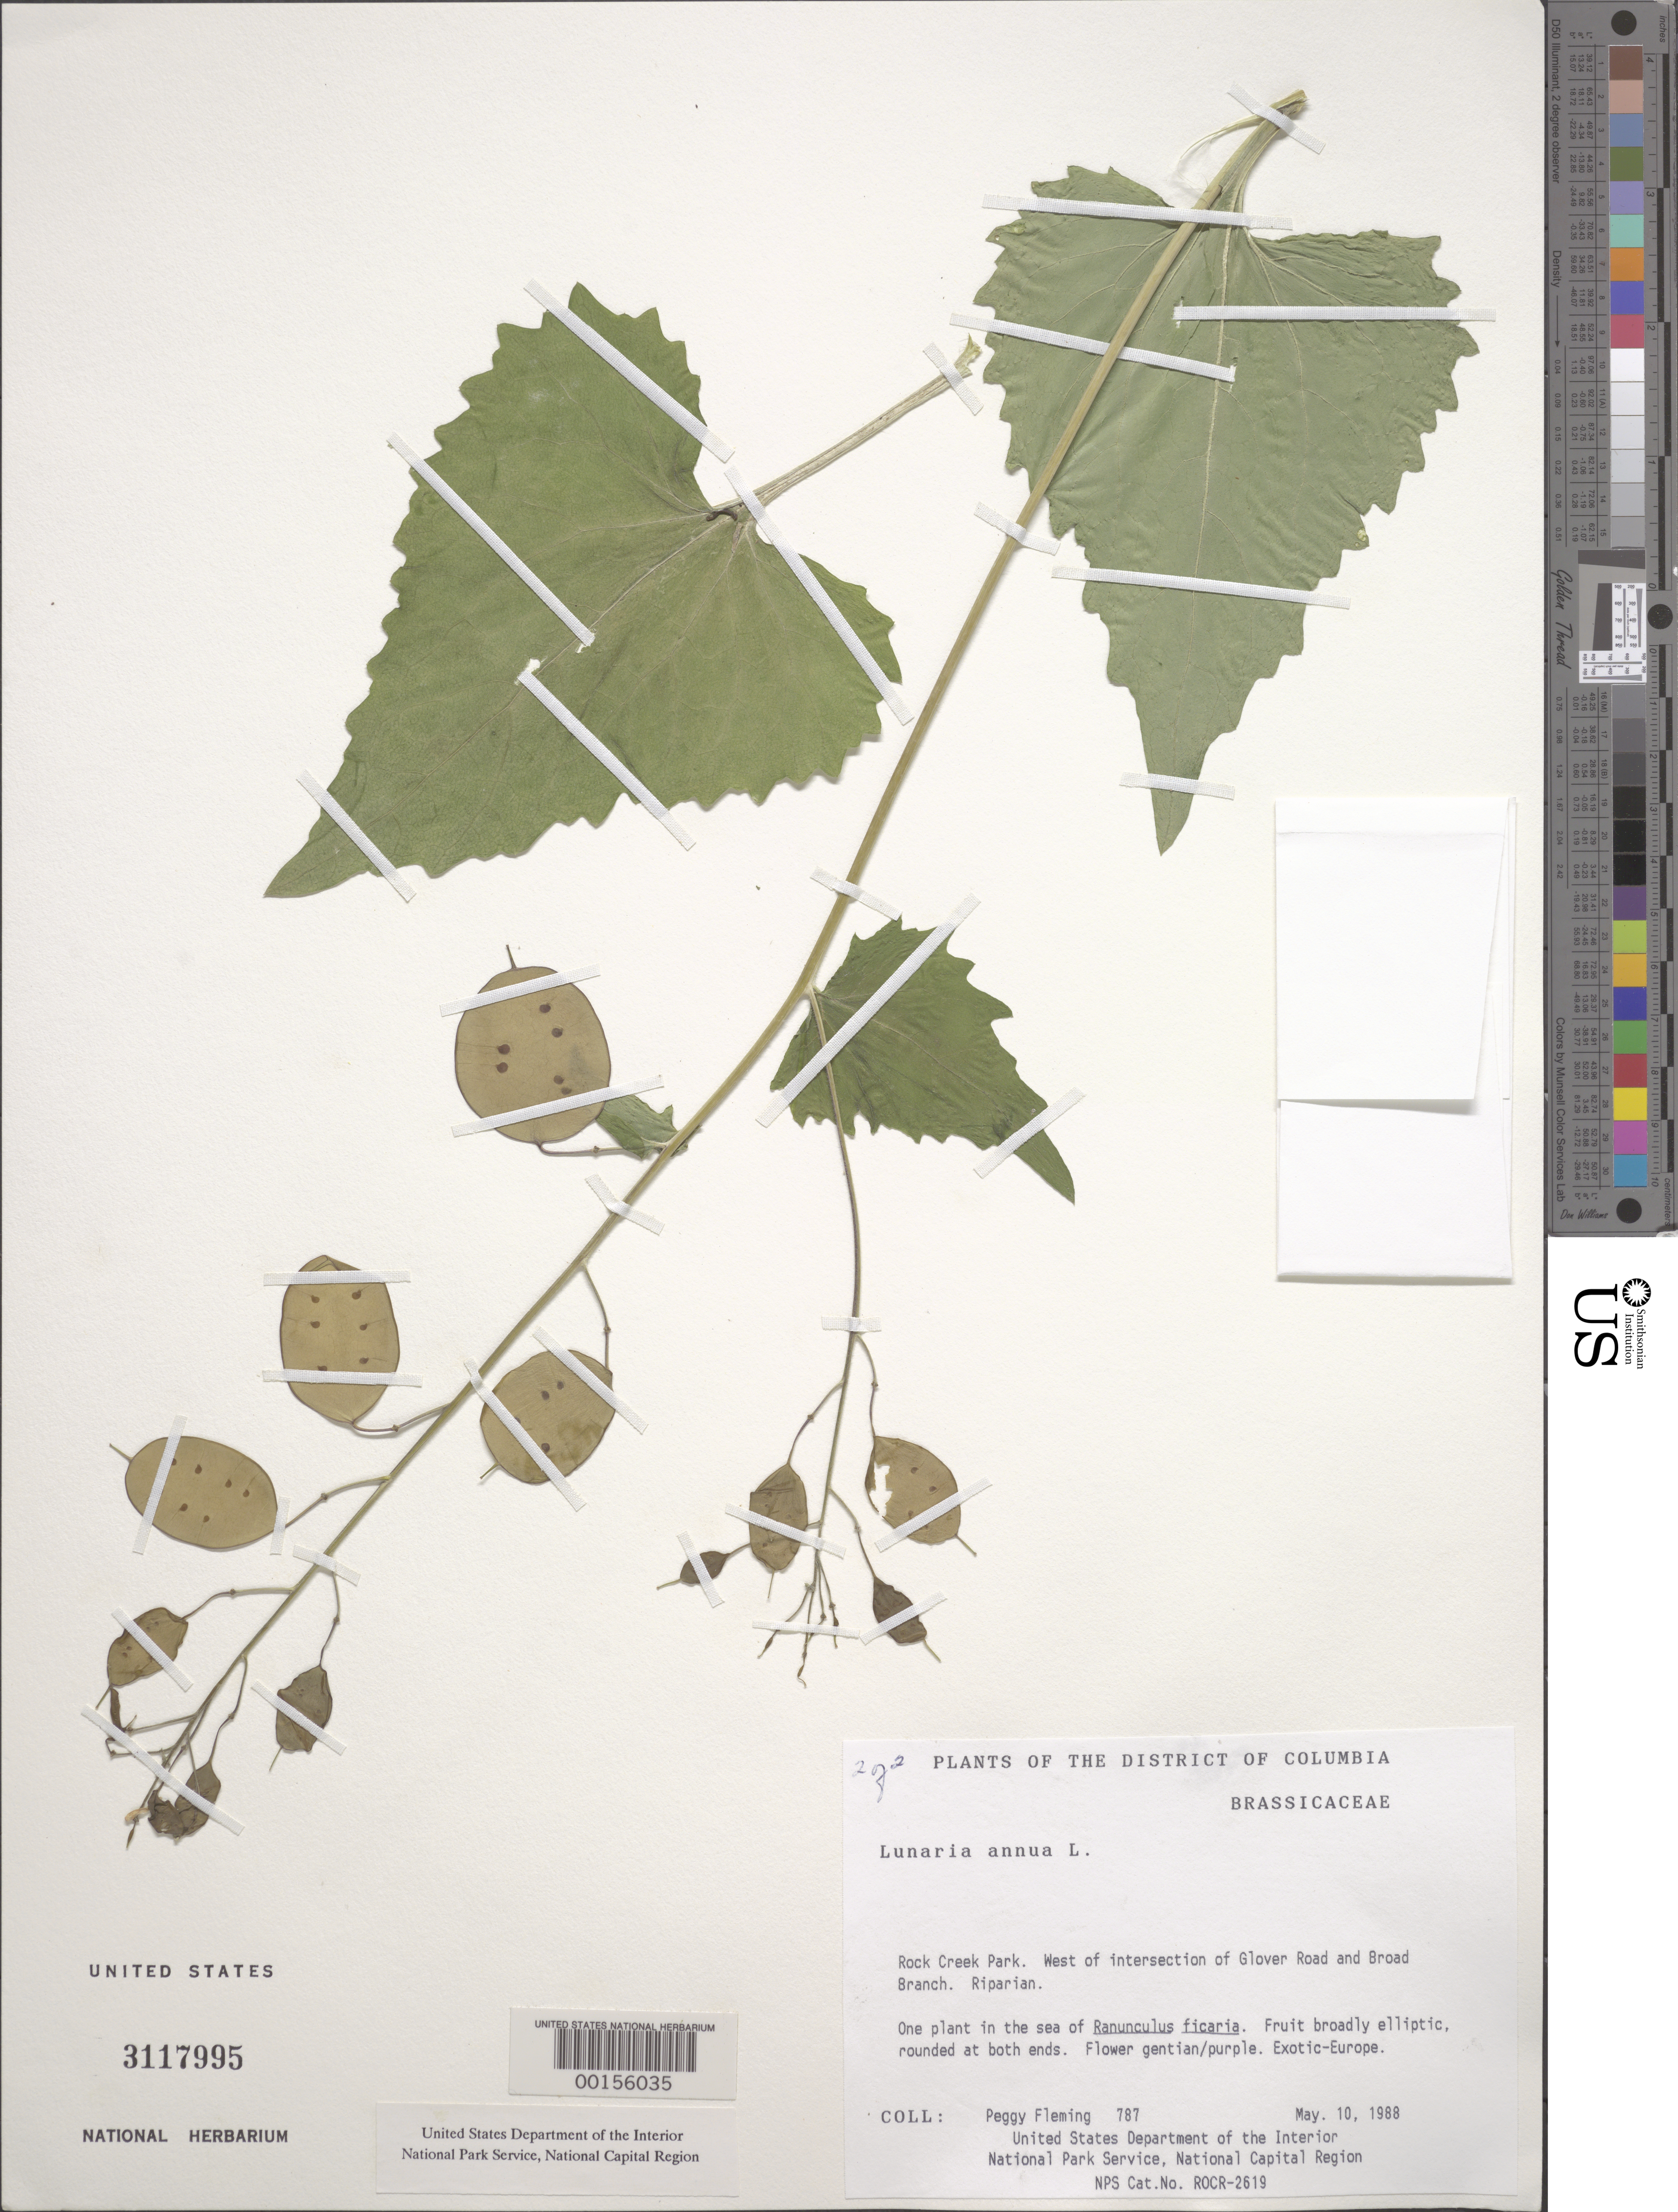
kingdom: Plantae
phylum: Tracheophyta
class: Magnoliopsida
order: Brassicales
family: Brassicaceae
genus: Lunaria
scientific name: Lunaria annua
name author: L.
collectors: P. Fleming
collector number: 787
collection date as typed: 10 May 1988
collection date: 1988-05-10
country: United States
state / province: District of Columbia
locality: Rock Creek Park, intersection of Glover Road and Broad Branch Rock Creek Park & vicinity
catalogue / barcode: US 3117995